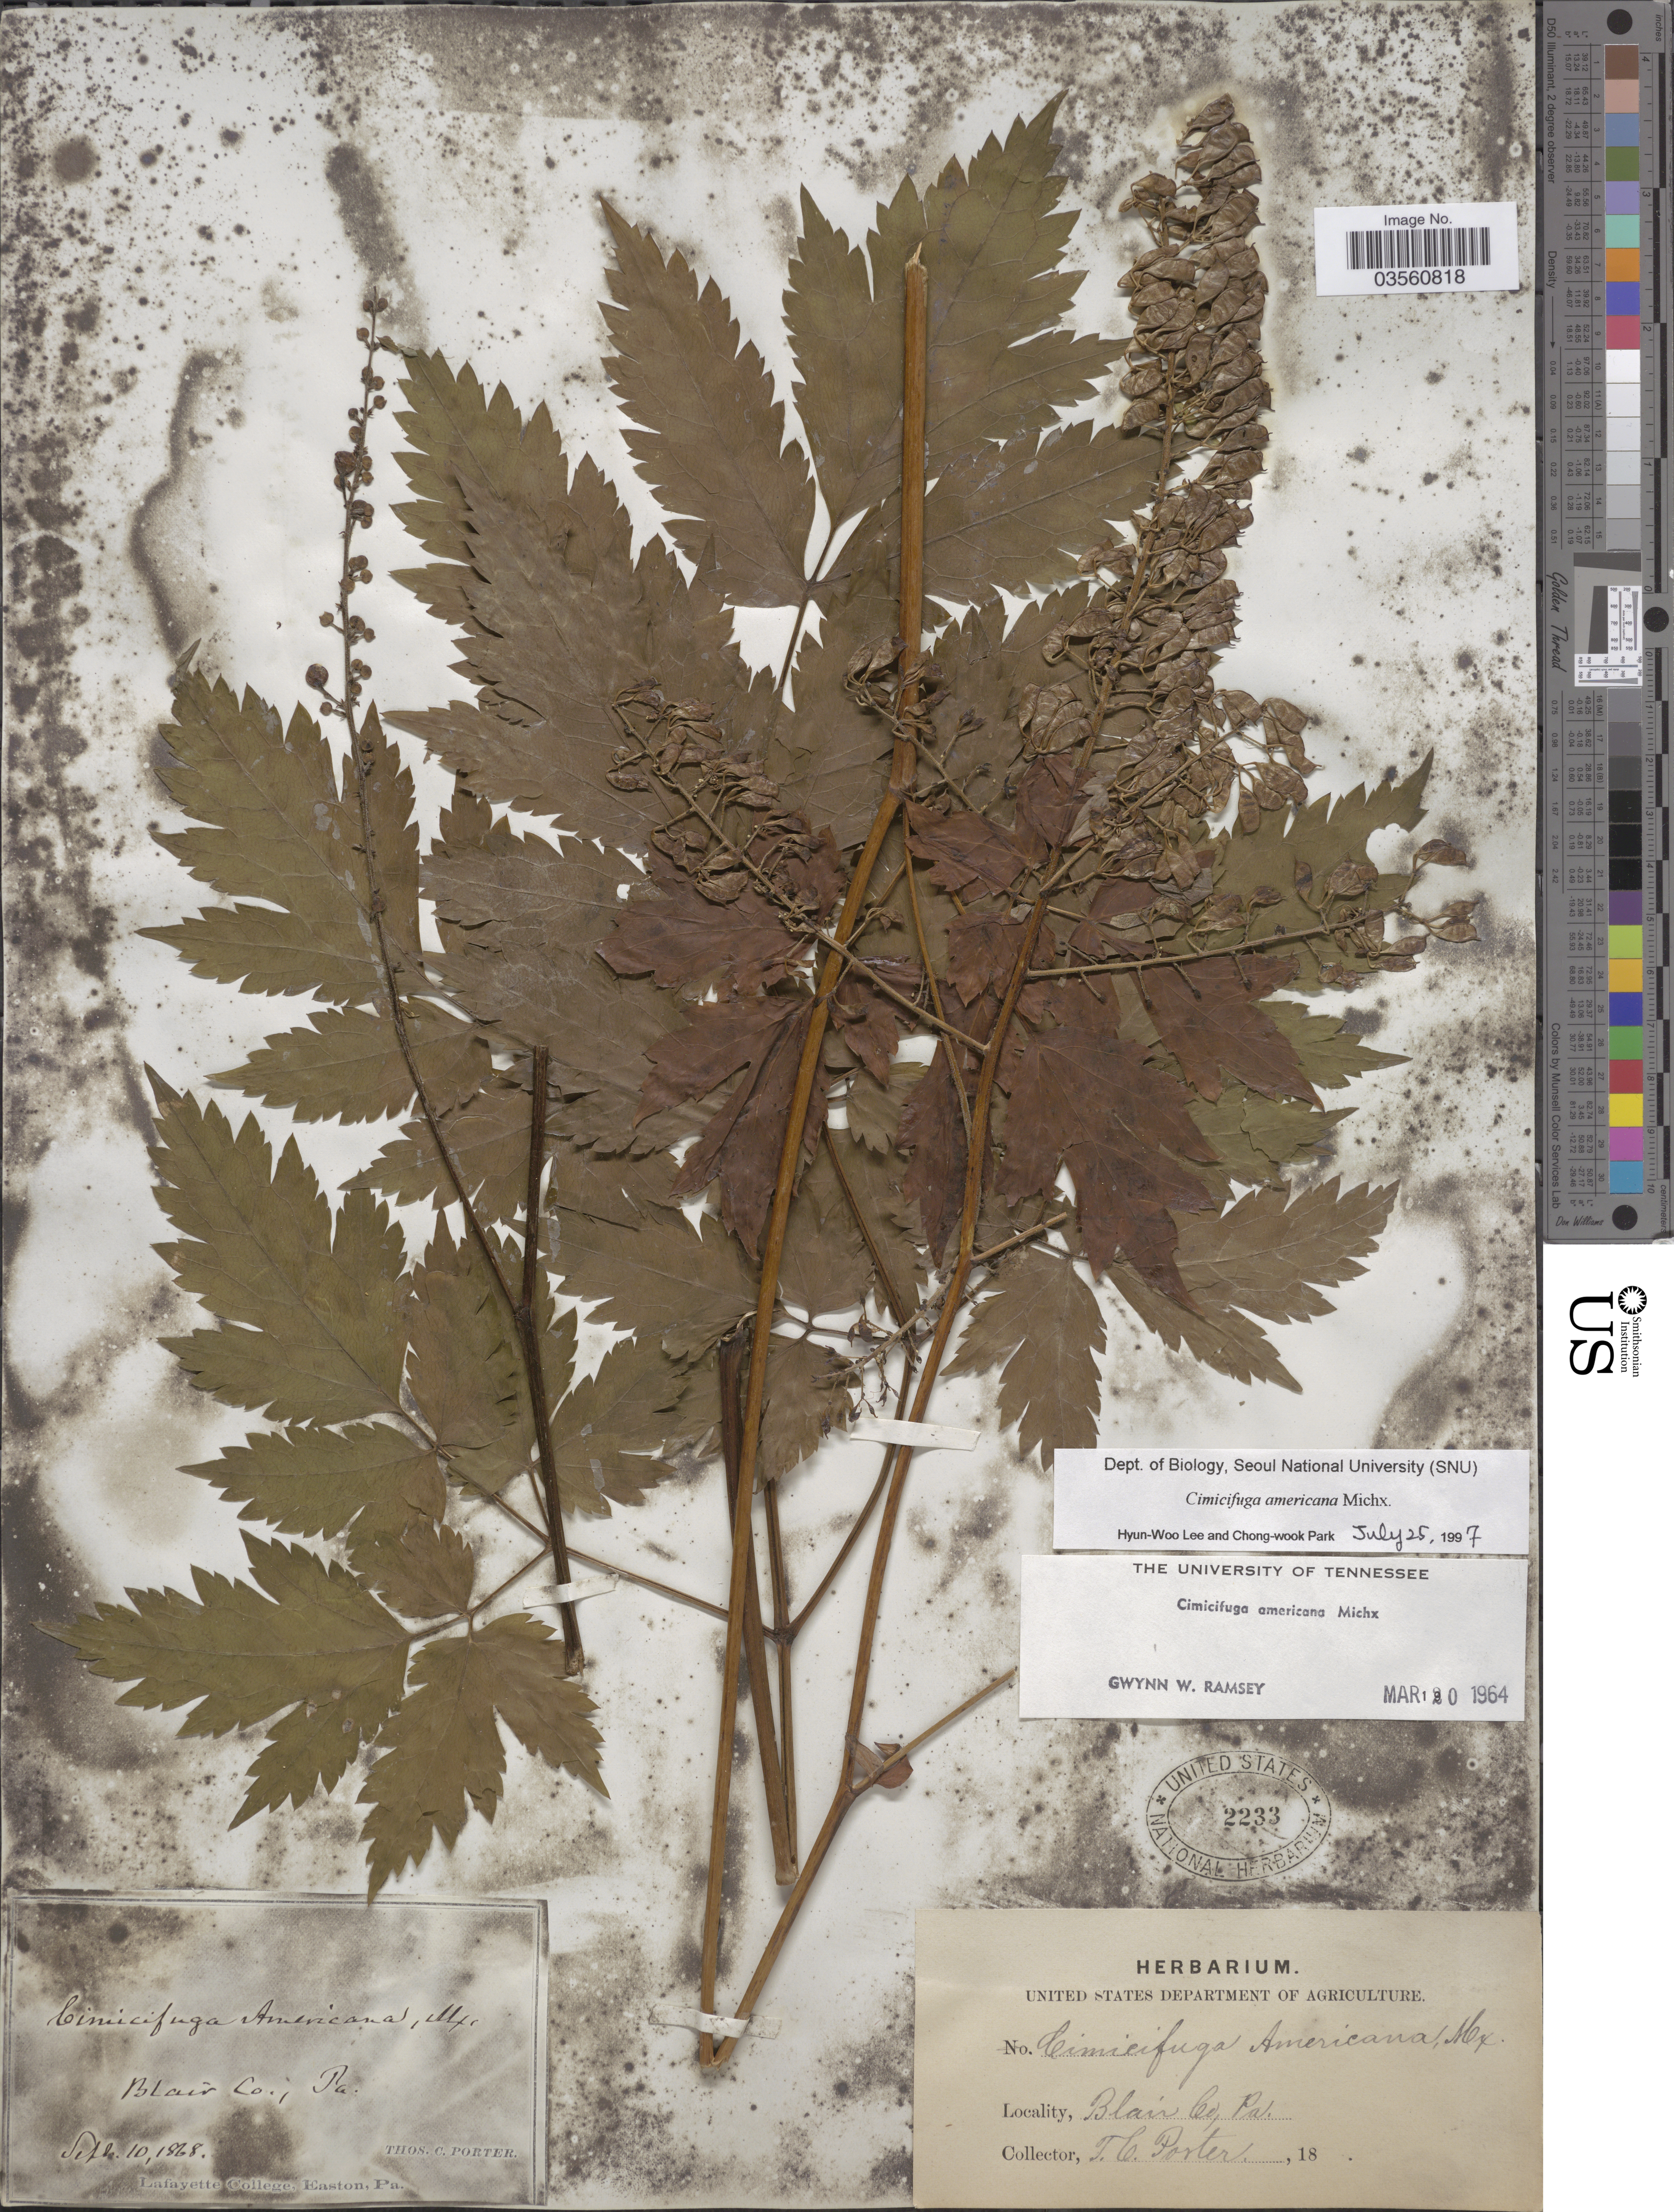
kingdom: Plantae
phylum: Tracheophyta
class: Magnoliopsida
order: Ranunculales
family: Ranunculaceae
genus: Actaea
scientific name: Actaea podocarpa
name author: DC.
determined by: Strong, M. T., (US), Smithsonian Institution - National Museum of Natural History (UNITED STATES)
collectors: T. Porter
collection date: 1868-09-10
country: United States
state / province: Pennsylvania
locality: Blair Co.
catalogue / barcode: US 2233